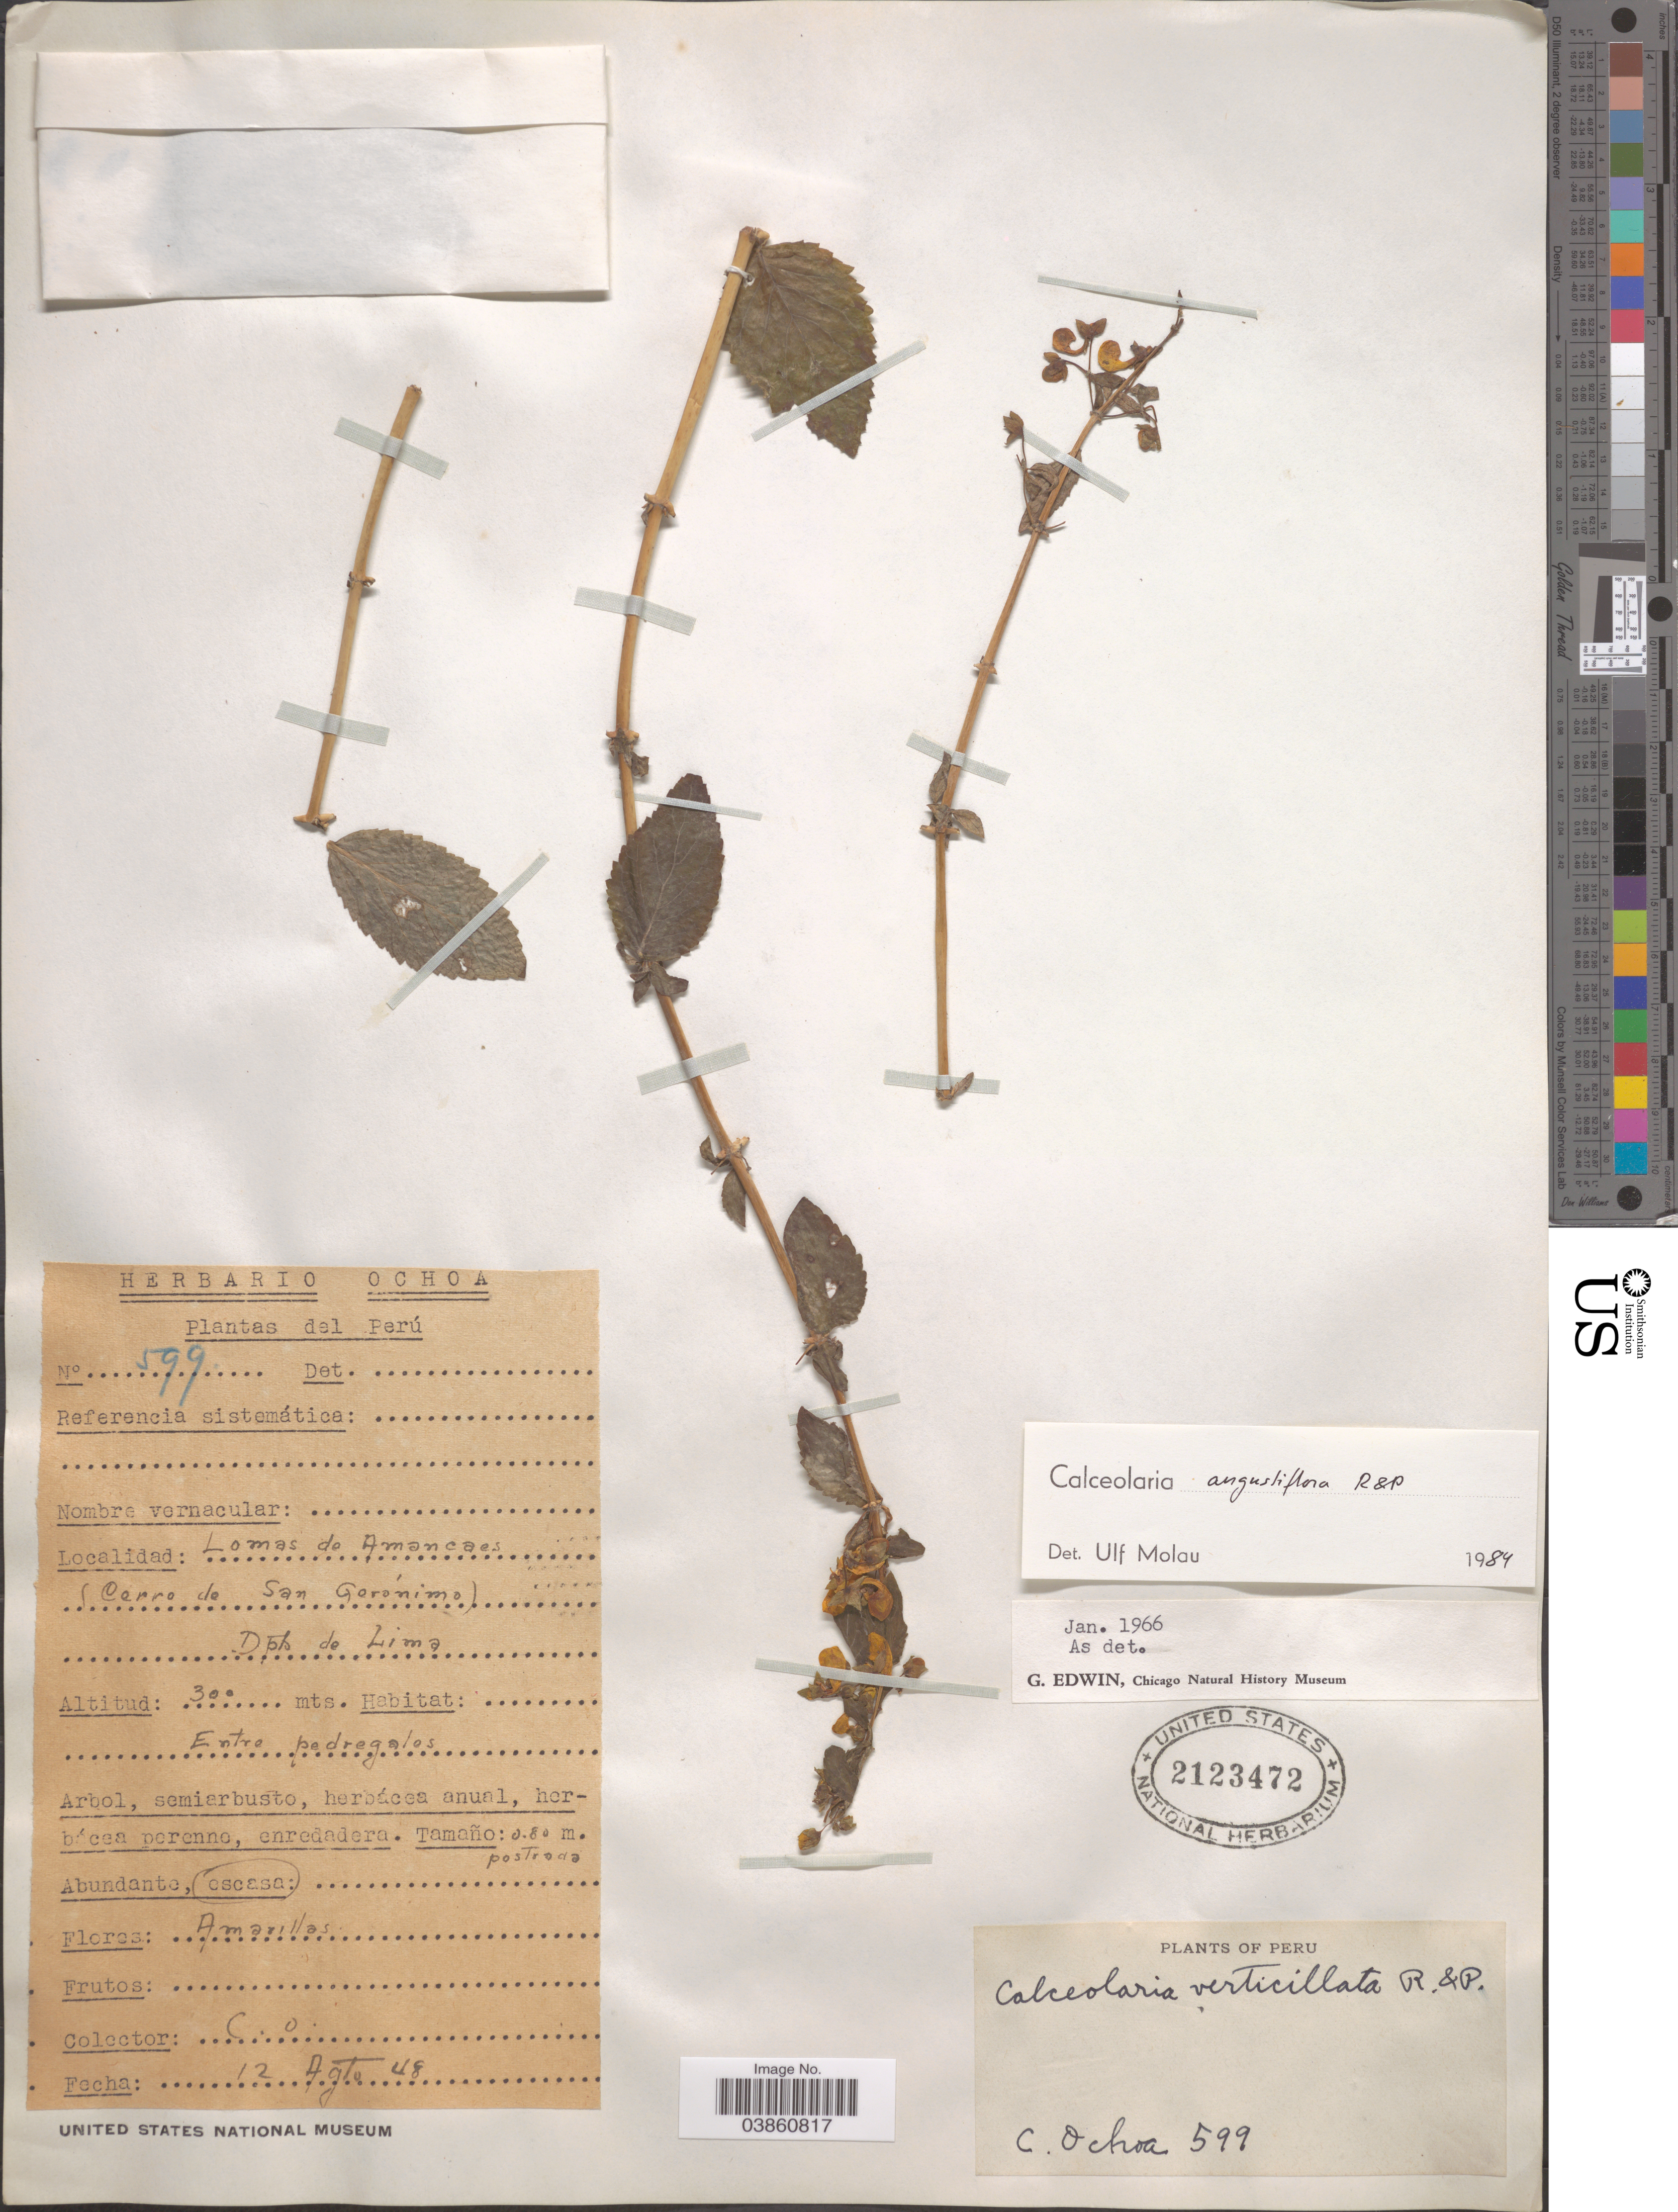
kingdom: Plantae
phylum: Tracheophyta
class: Magnoliopsida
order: Lamiales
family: Calceolariaceae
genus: Calceolaria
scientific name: Calceolaria angustiflora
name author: Ruiz & Pav.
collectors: C. Ochoa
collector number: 599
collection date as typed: Transcribed d/m/y: 12/8/48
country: Peru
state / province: Lima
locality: Lomas de Amancaes (Cerro de San Gerónimo). Dpto de Lima.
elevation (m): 300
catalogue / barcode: US 2123472